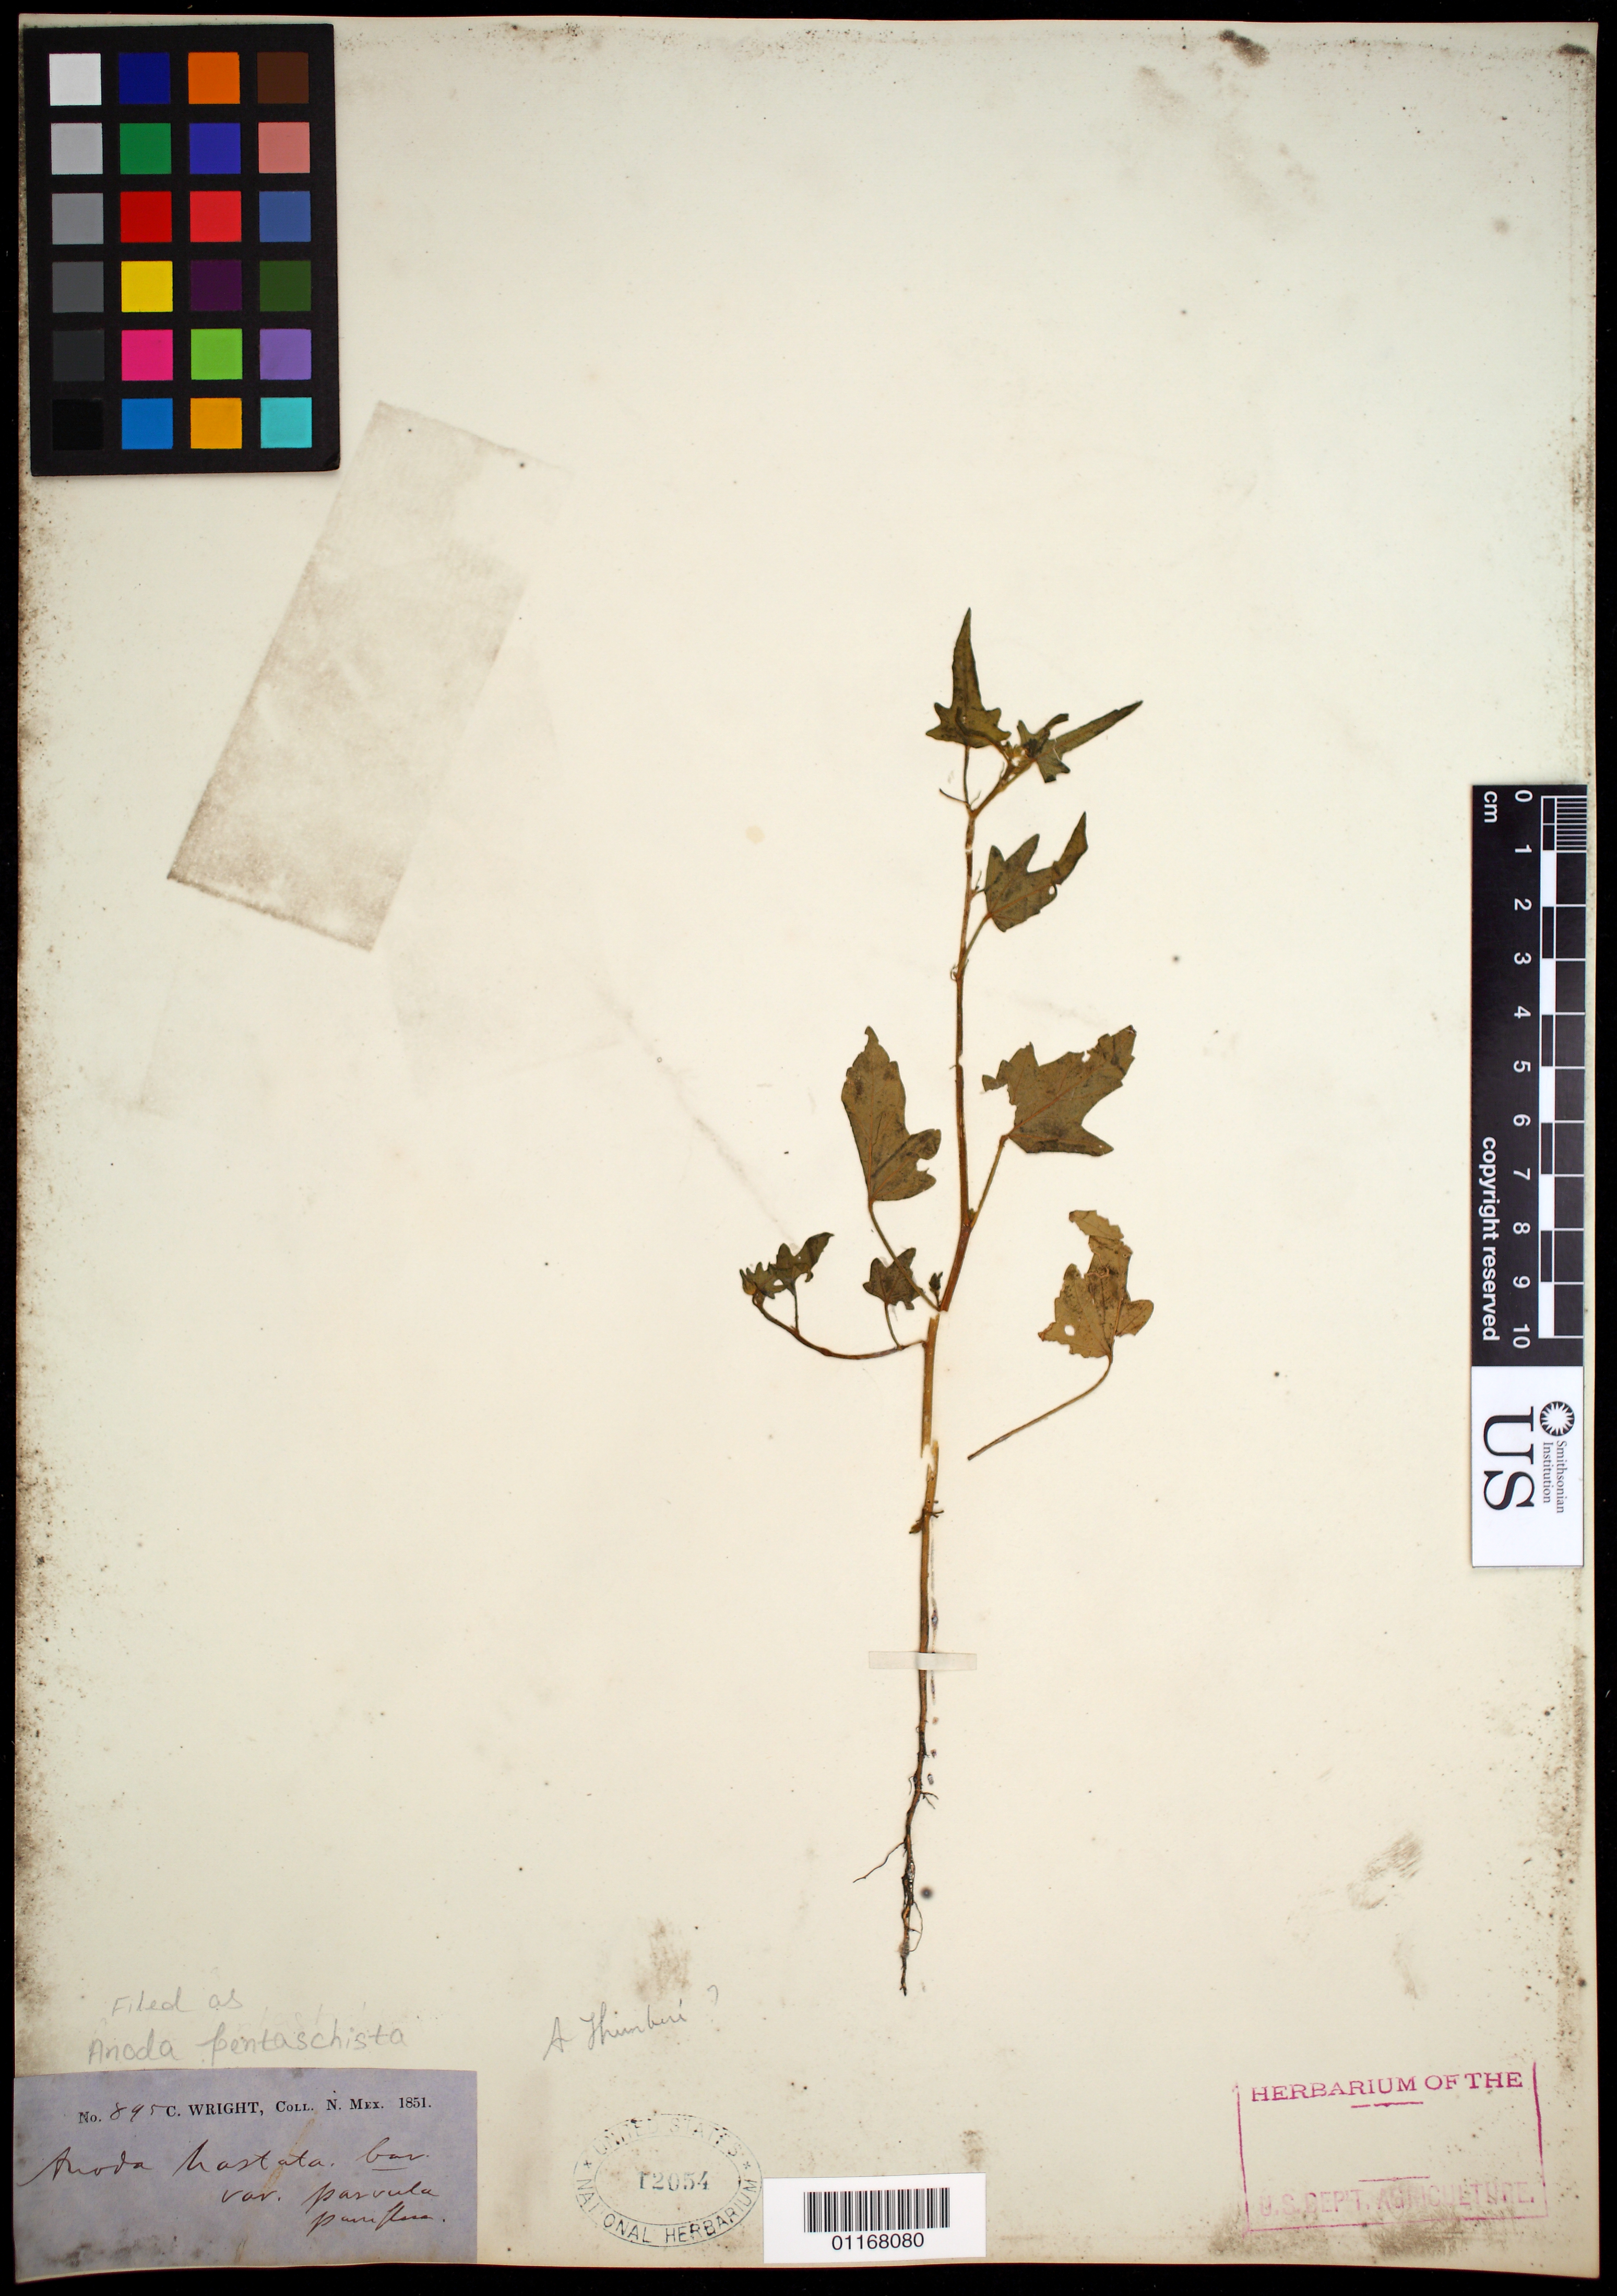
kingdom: Plantae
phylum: Tracheophyta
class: Magnoliopsida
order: Malvales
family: Malvaceae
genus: Anoda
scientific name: Anoda pentaschista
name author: A. Gray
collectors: C. Wright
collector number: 895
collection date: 1851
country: United States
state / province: New Mexico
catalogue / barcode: US 12054